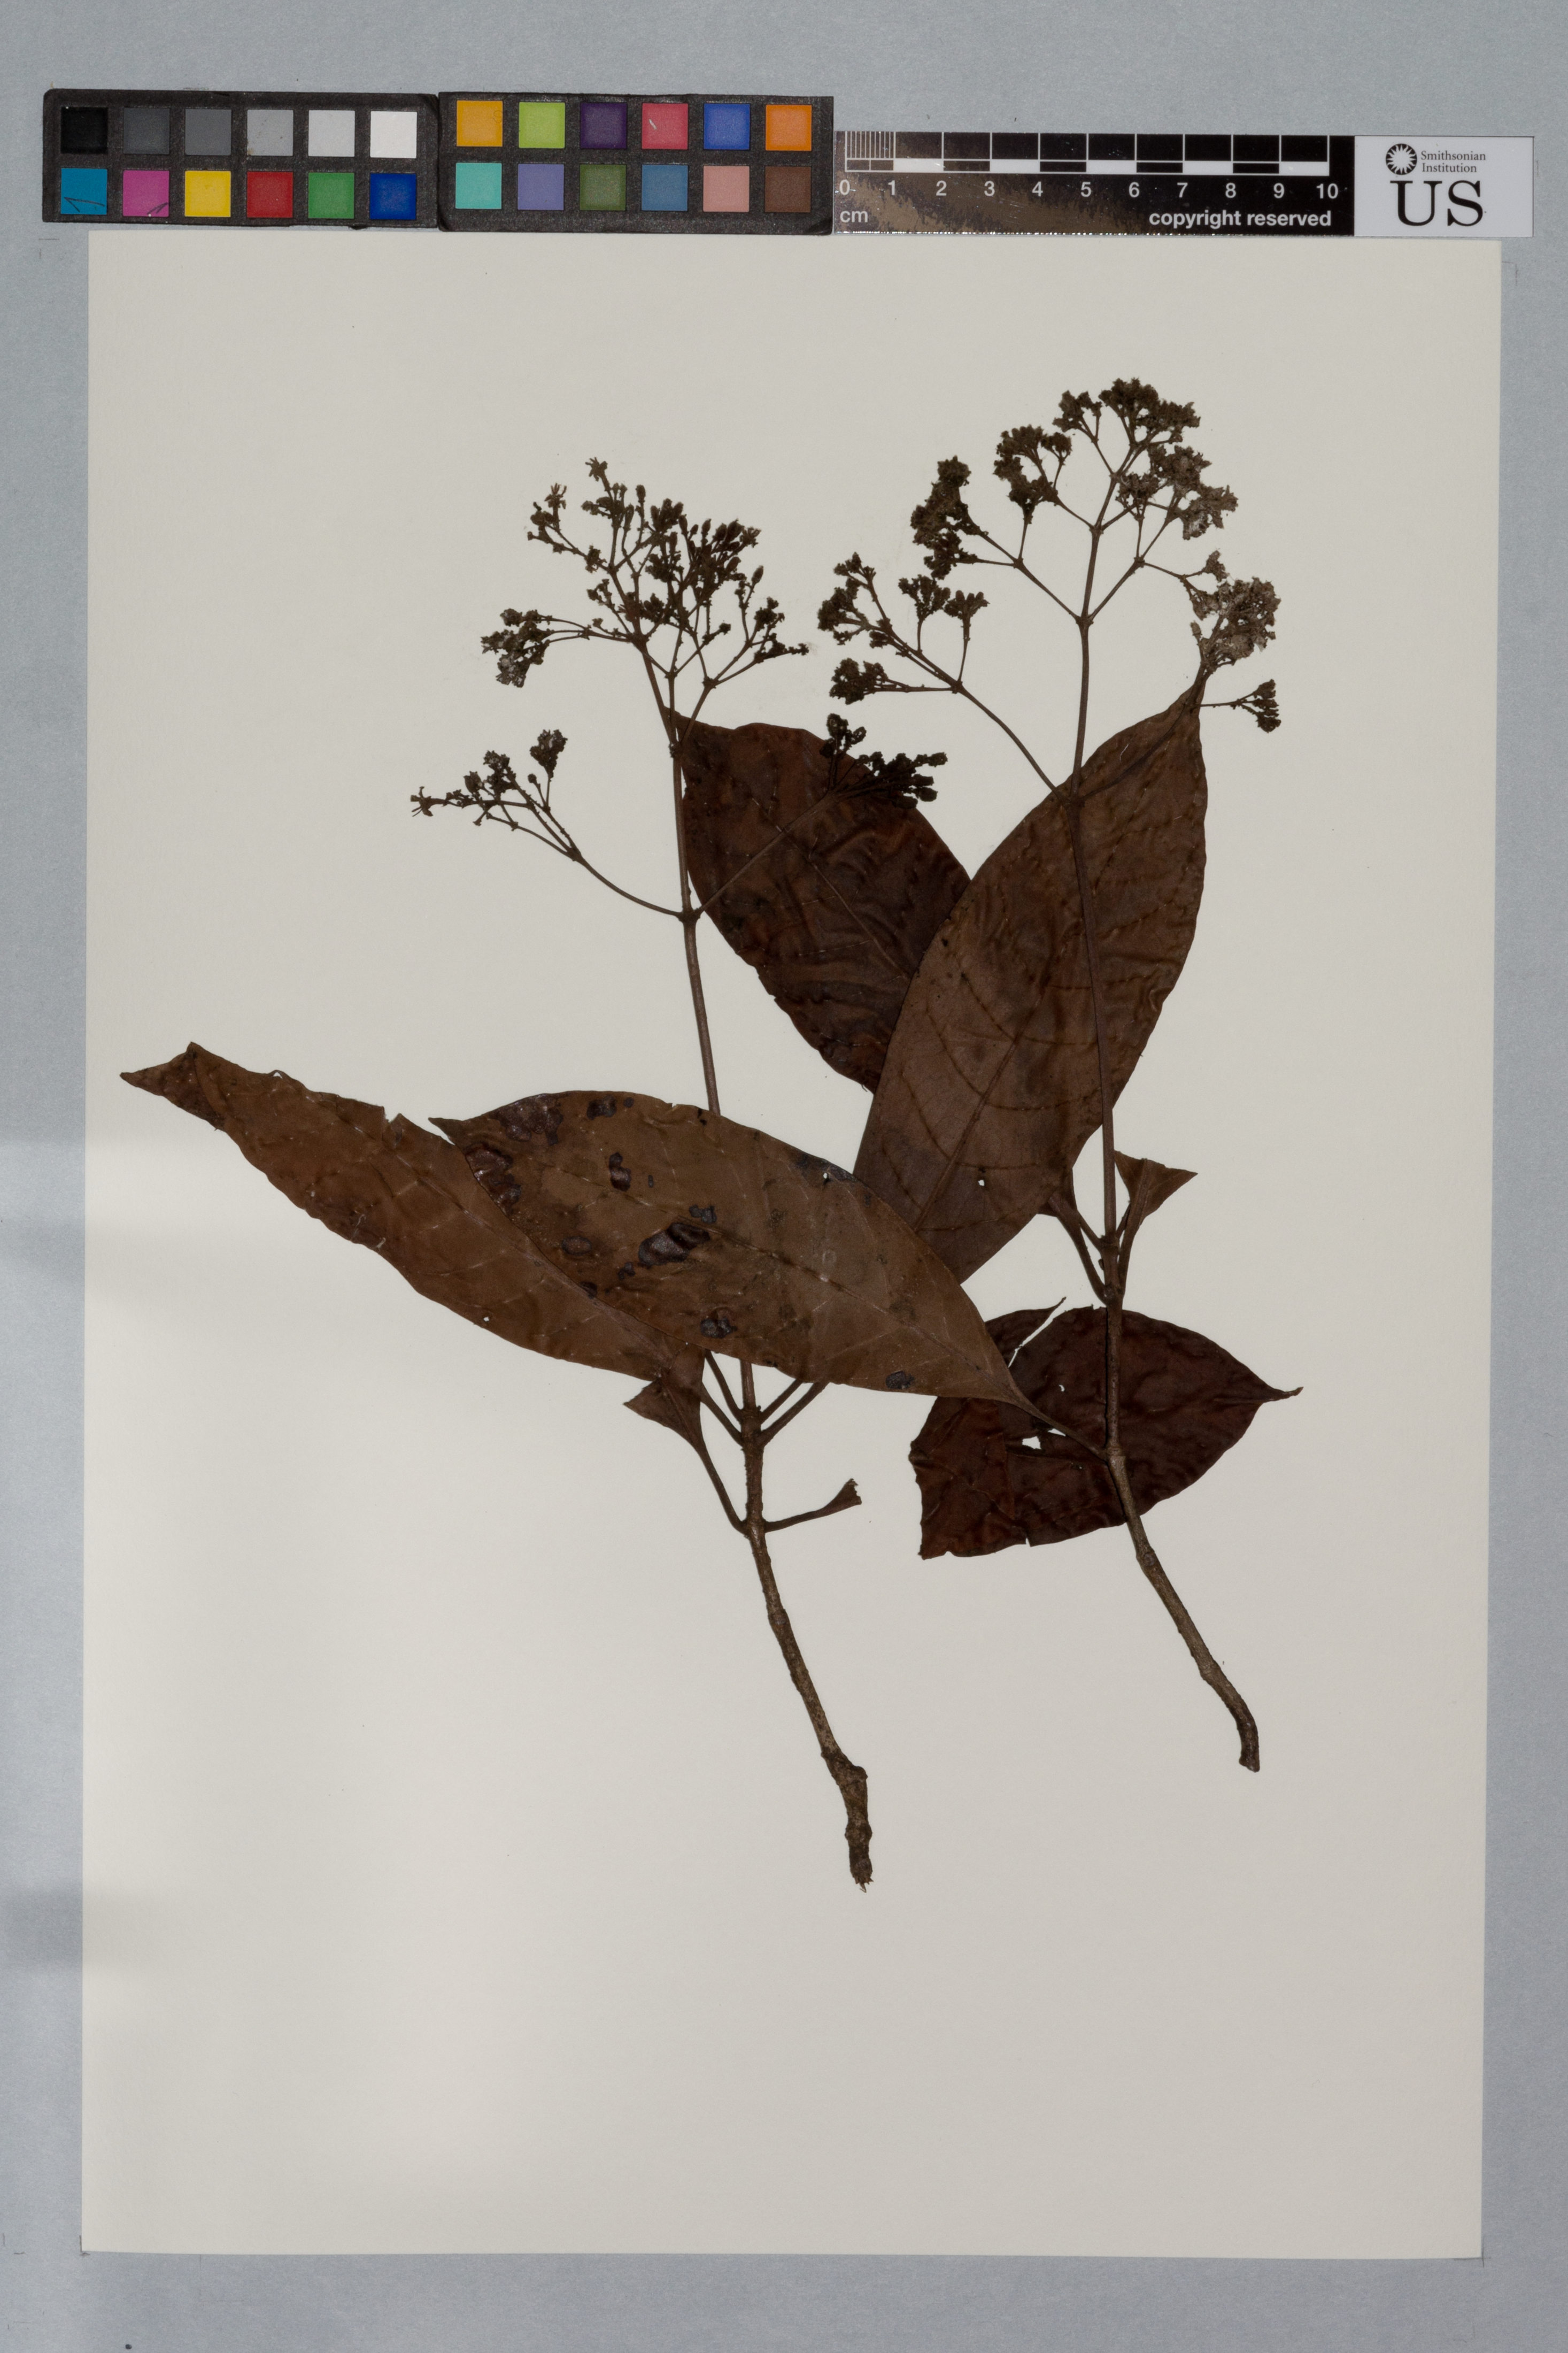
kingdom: Plantae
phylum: Tracheophyta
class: Magnoliopsida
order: Gentianales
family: Rubiaceae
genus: Psychotria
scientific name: Psychotria mapourioides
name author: DC.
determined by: Taylor, Charlotte M.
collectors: T. Henkel, M. Chin, R. Williams & R. James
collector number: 5201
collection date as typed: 15 March 1994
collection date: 1994-03-15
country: Guyana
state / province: U. Takutu-U. Essequibo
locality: Acarai Mts; Sipu River, 7-10 km from juncture with Essequibo River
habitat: Swamp riverine forest and bank vegetation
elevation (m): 250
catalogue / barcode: US 3340006